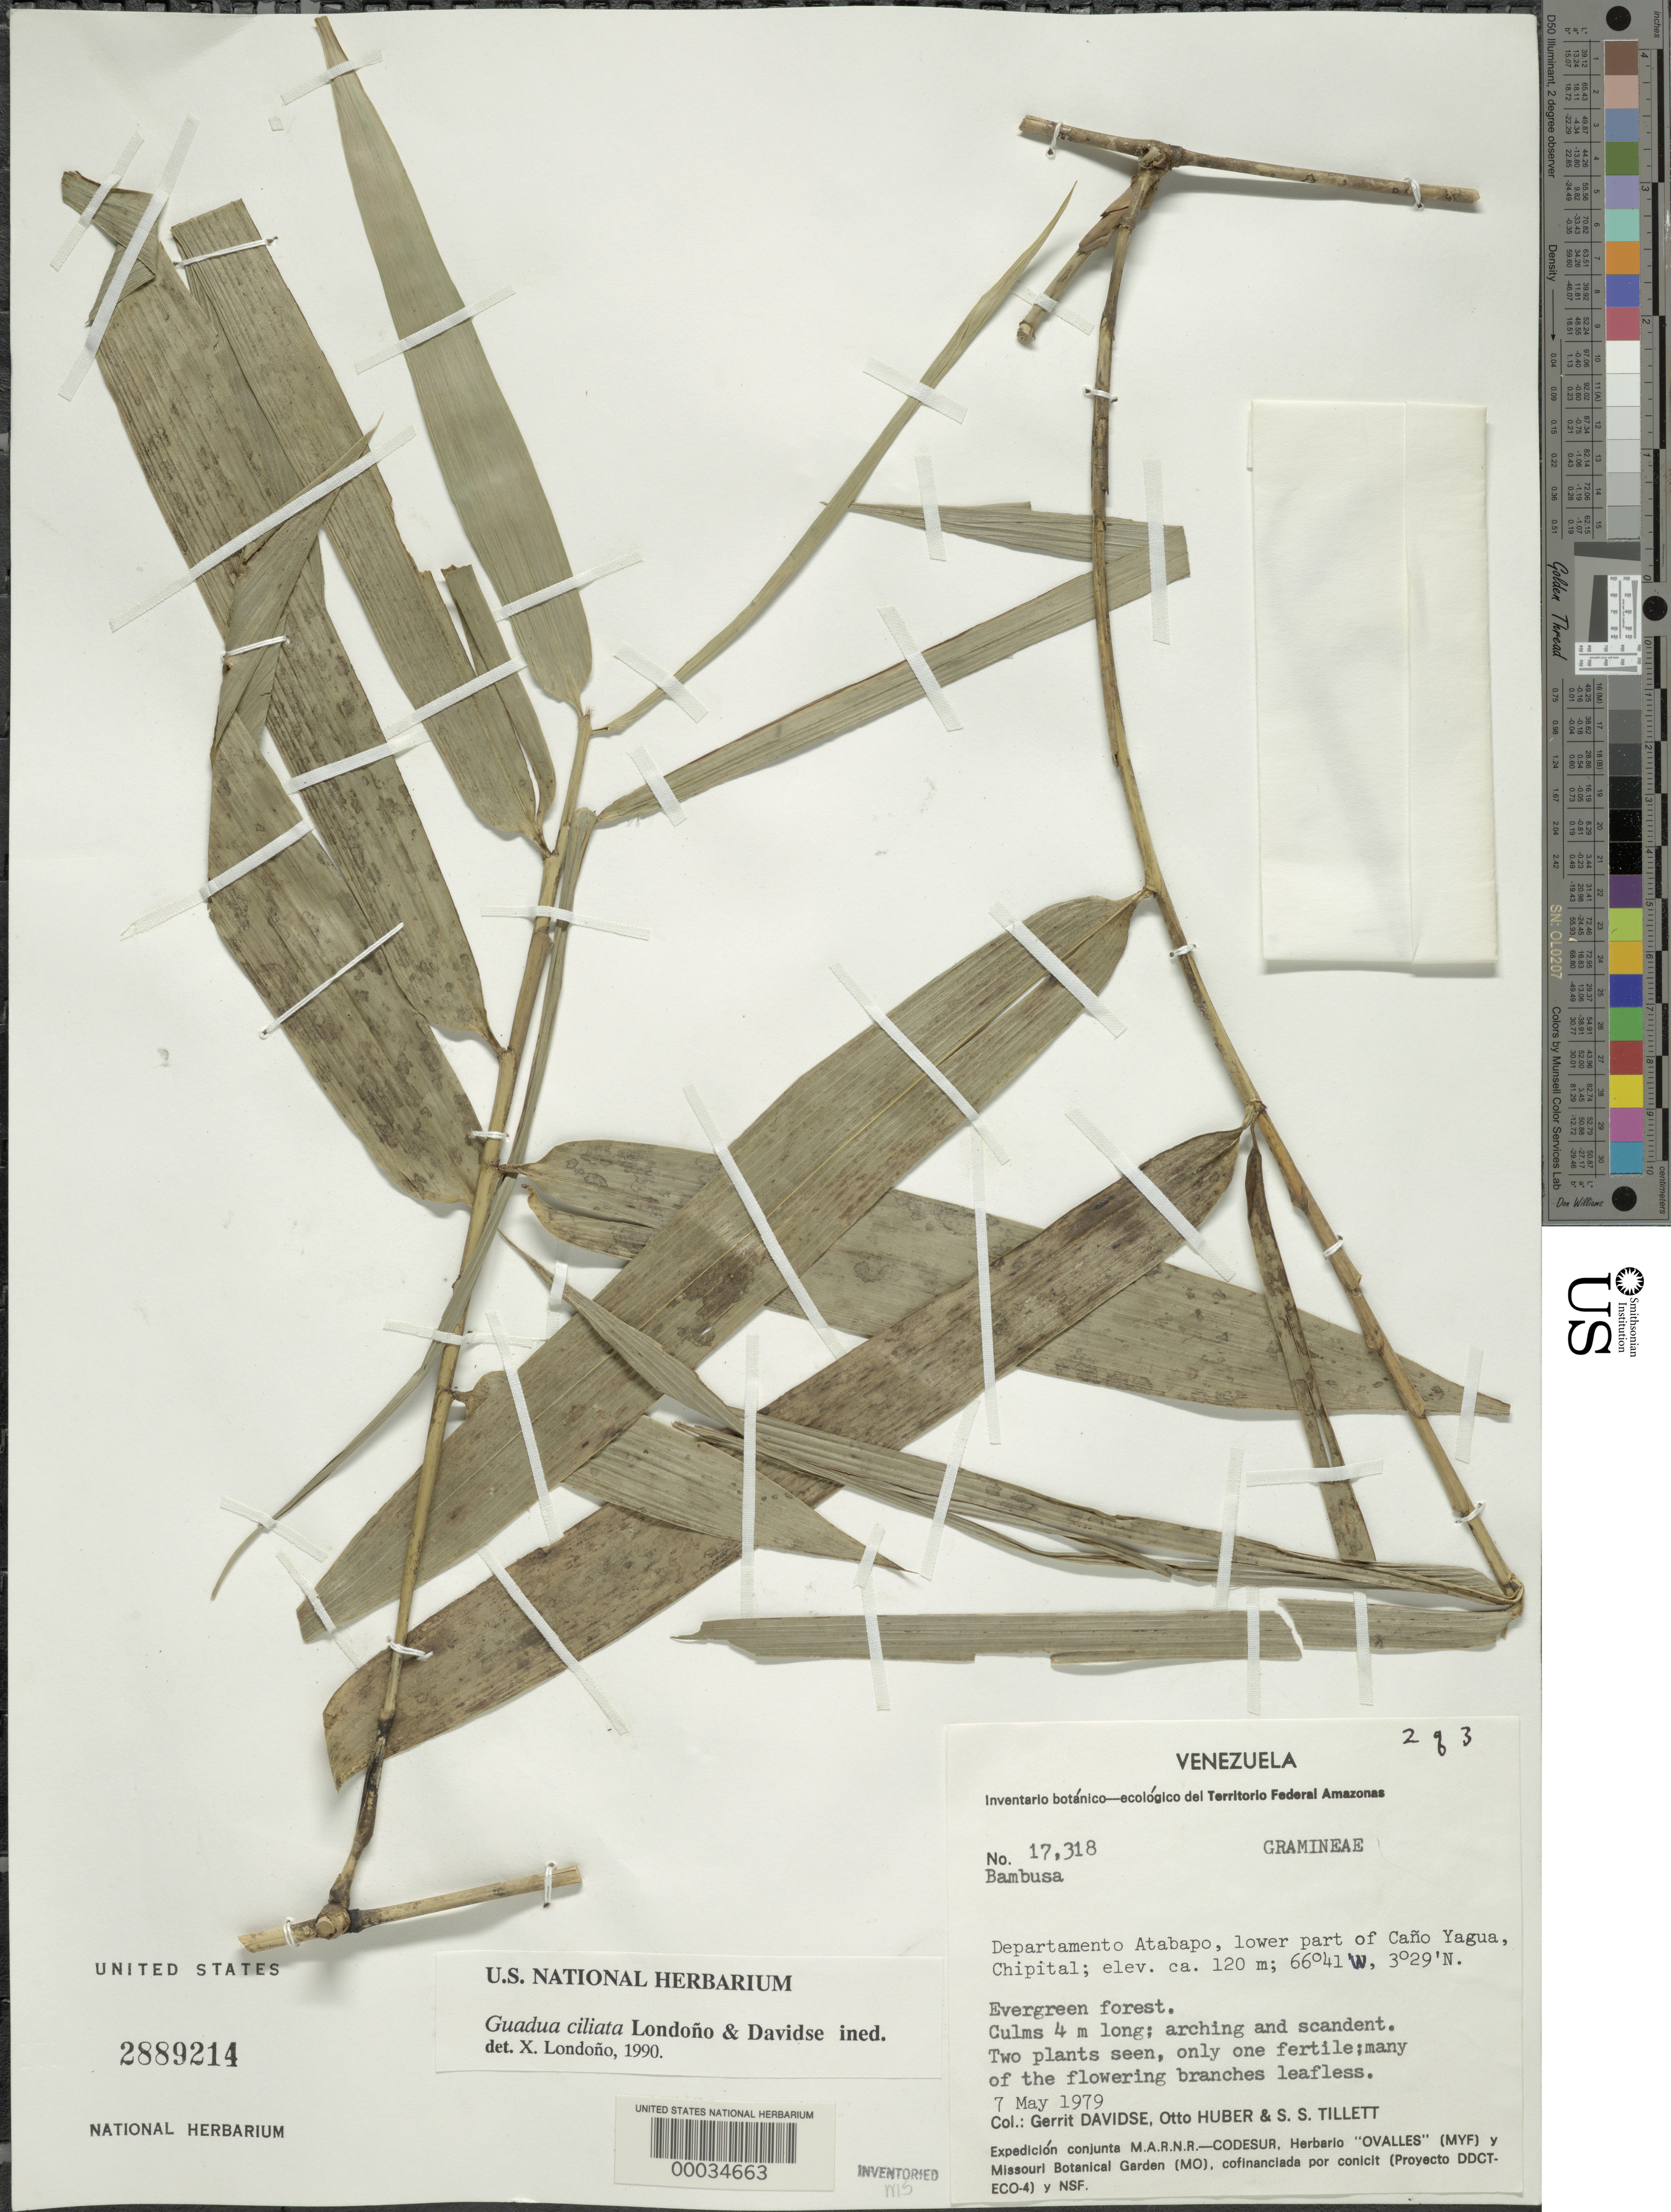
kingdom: Plantae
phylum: Tracheophyta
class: Liliopsida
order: Poales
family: Poaceae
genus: Guadua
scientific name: Guadua ciliata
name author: Londoño & Davidse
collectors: G. Davidse, O. Huber & S. S. Tillett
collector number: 17318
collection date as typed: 07 May 1979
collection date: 1979-05-07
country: Venezuela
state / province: Amazonas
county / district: Atabapo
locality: Lower part of Cano Yagua, Chipital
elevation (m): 120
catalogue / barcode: US 2889214